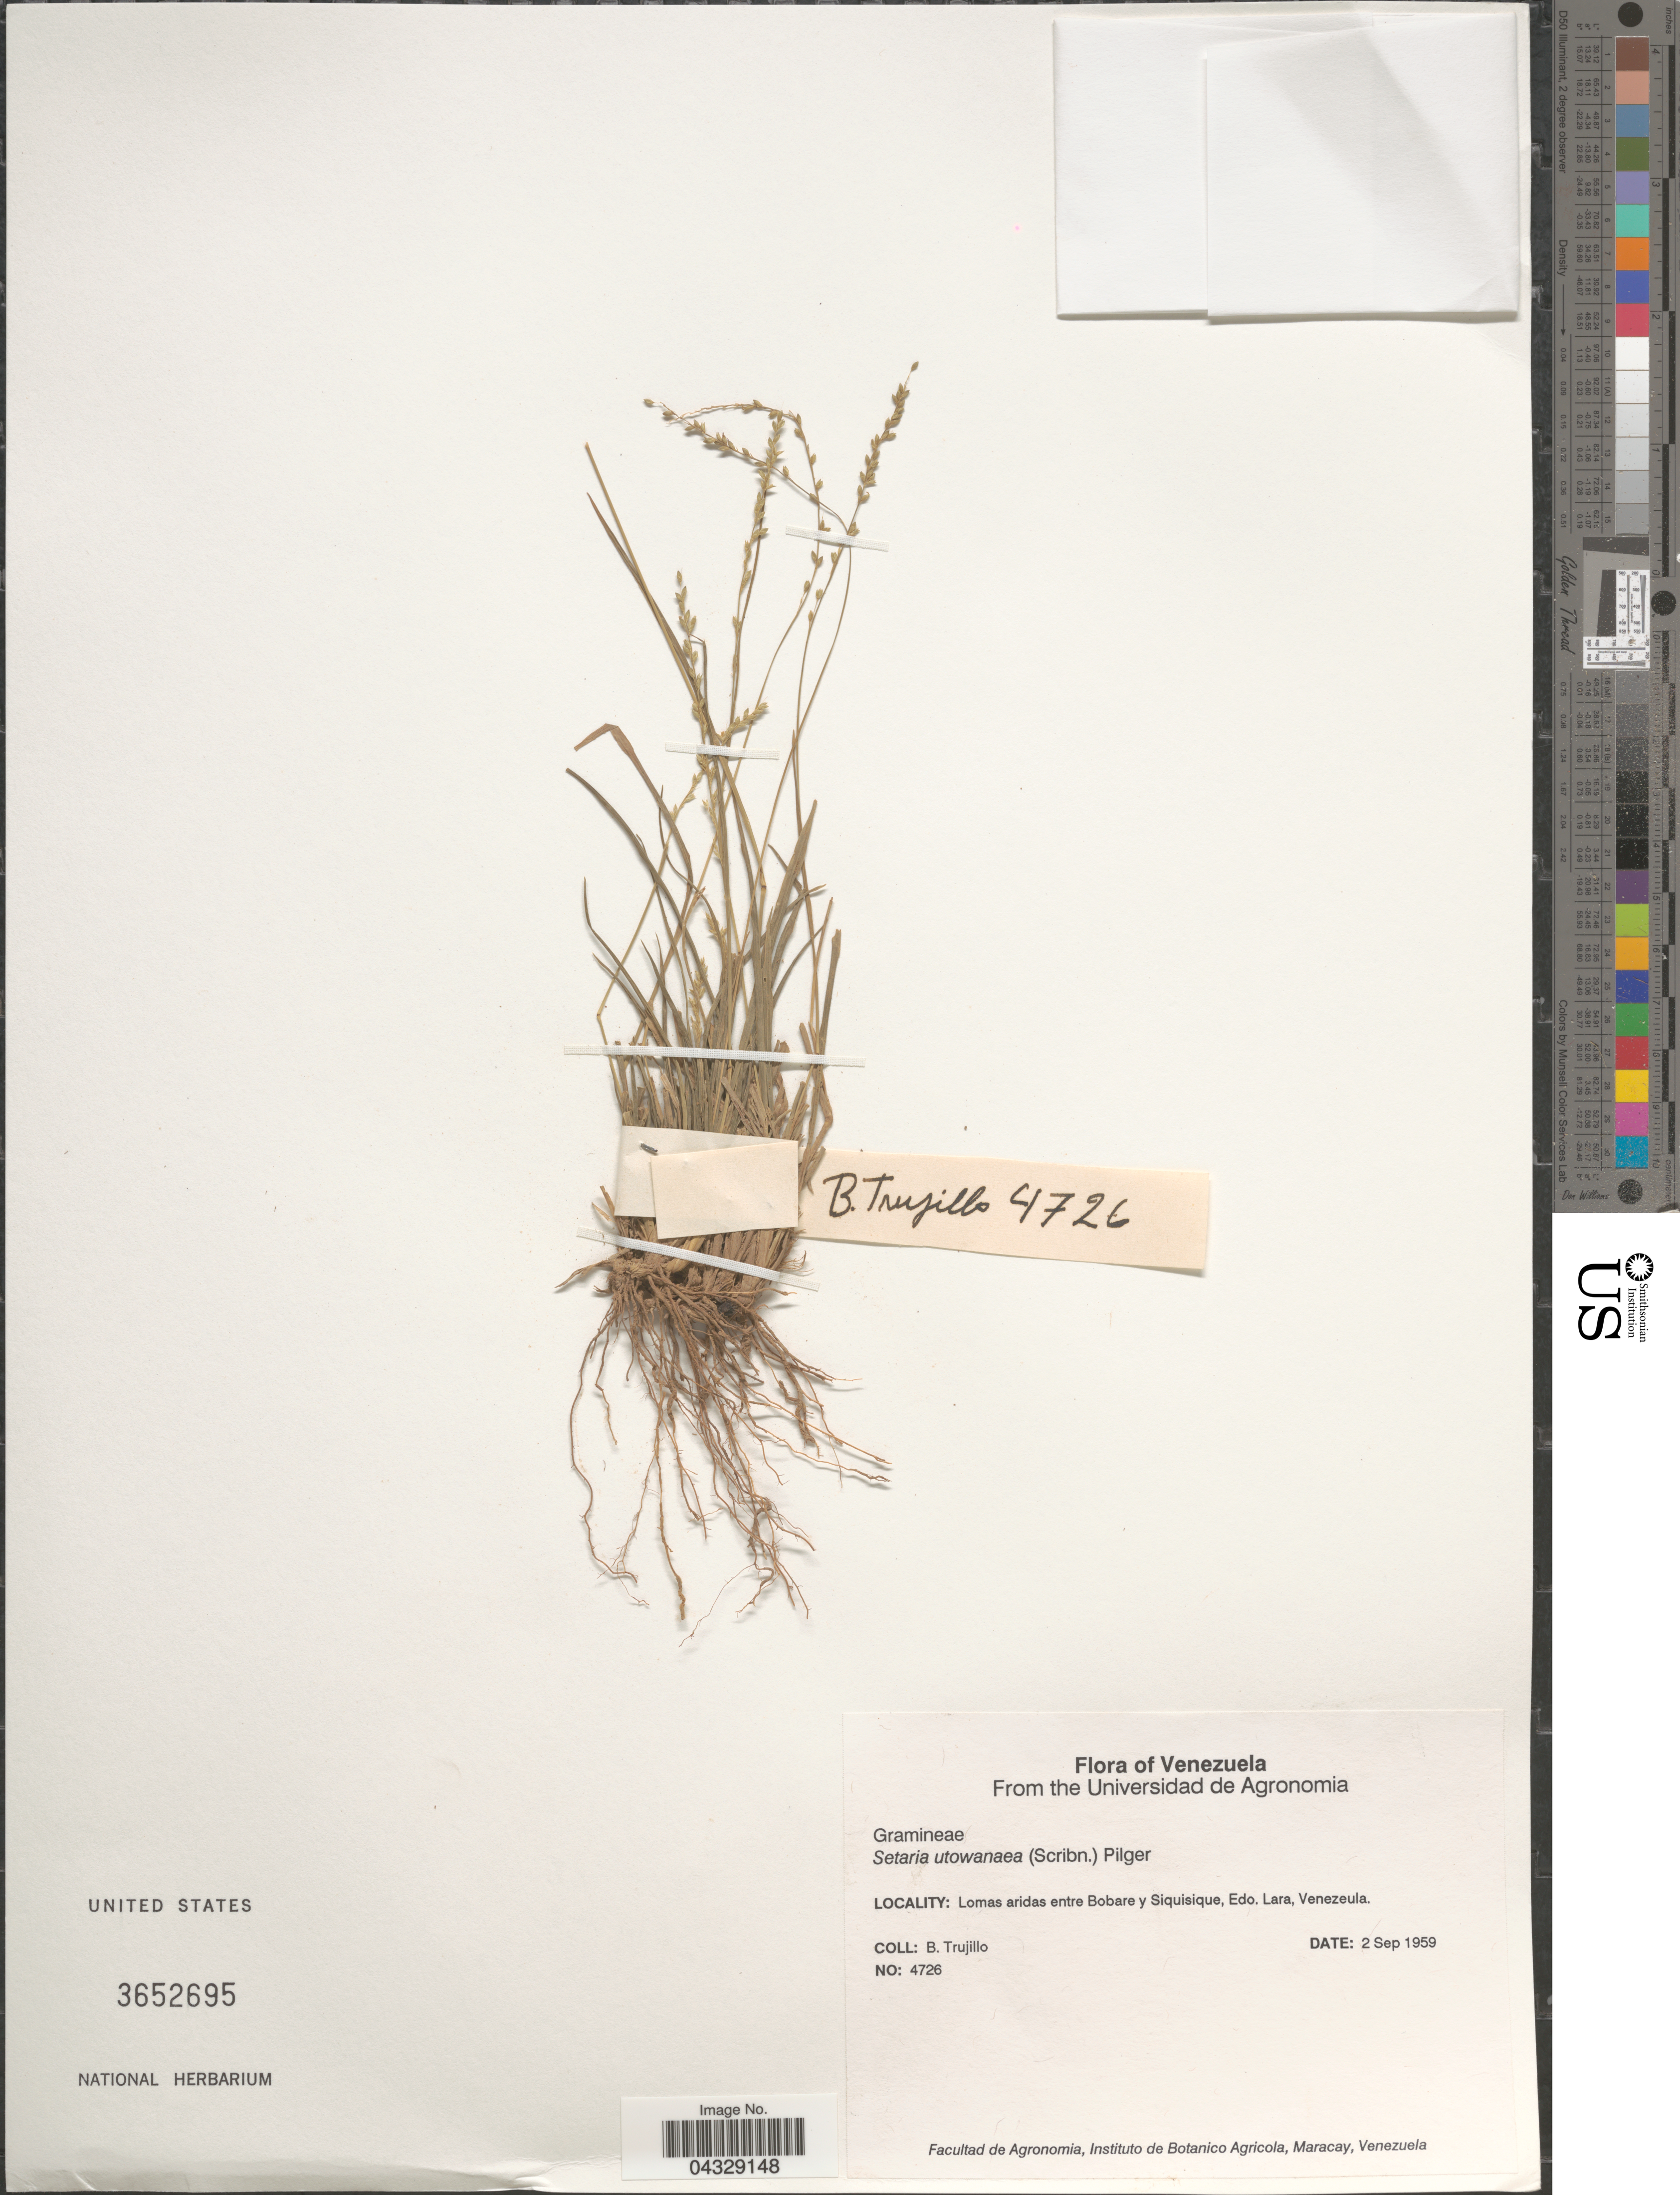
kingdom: Plantae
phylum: Tracheophyta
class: Liliopsida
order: Poales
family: Poaceae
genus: Setaria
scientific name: Setaria utowanaea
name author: (Scribn.) Pilg.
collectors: B. Trujillo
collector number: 4726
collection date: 1959-09-02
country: Venezuela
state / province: Lara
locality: Lomas aridas entre Bobare y Siquisique.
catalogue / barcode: US 3652695